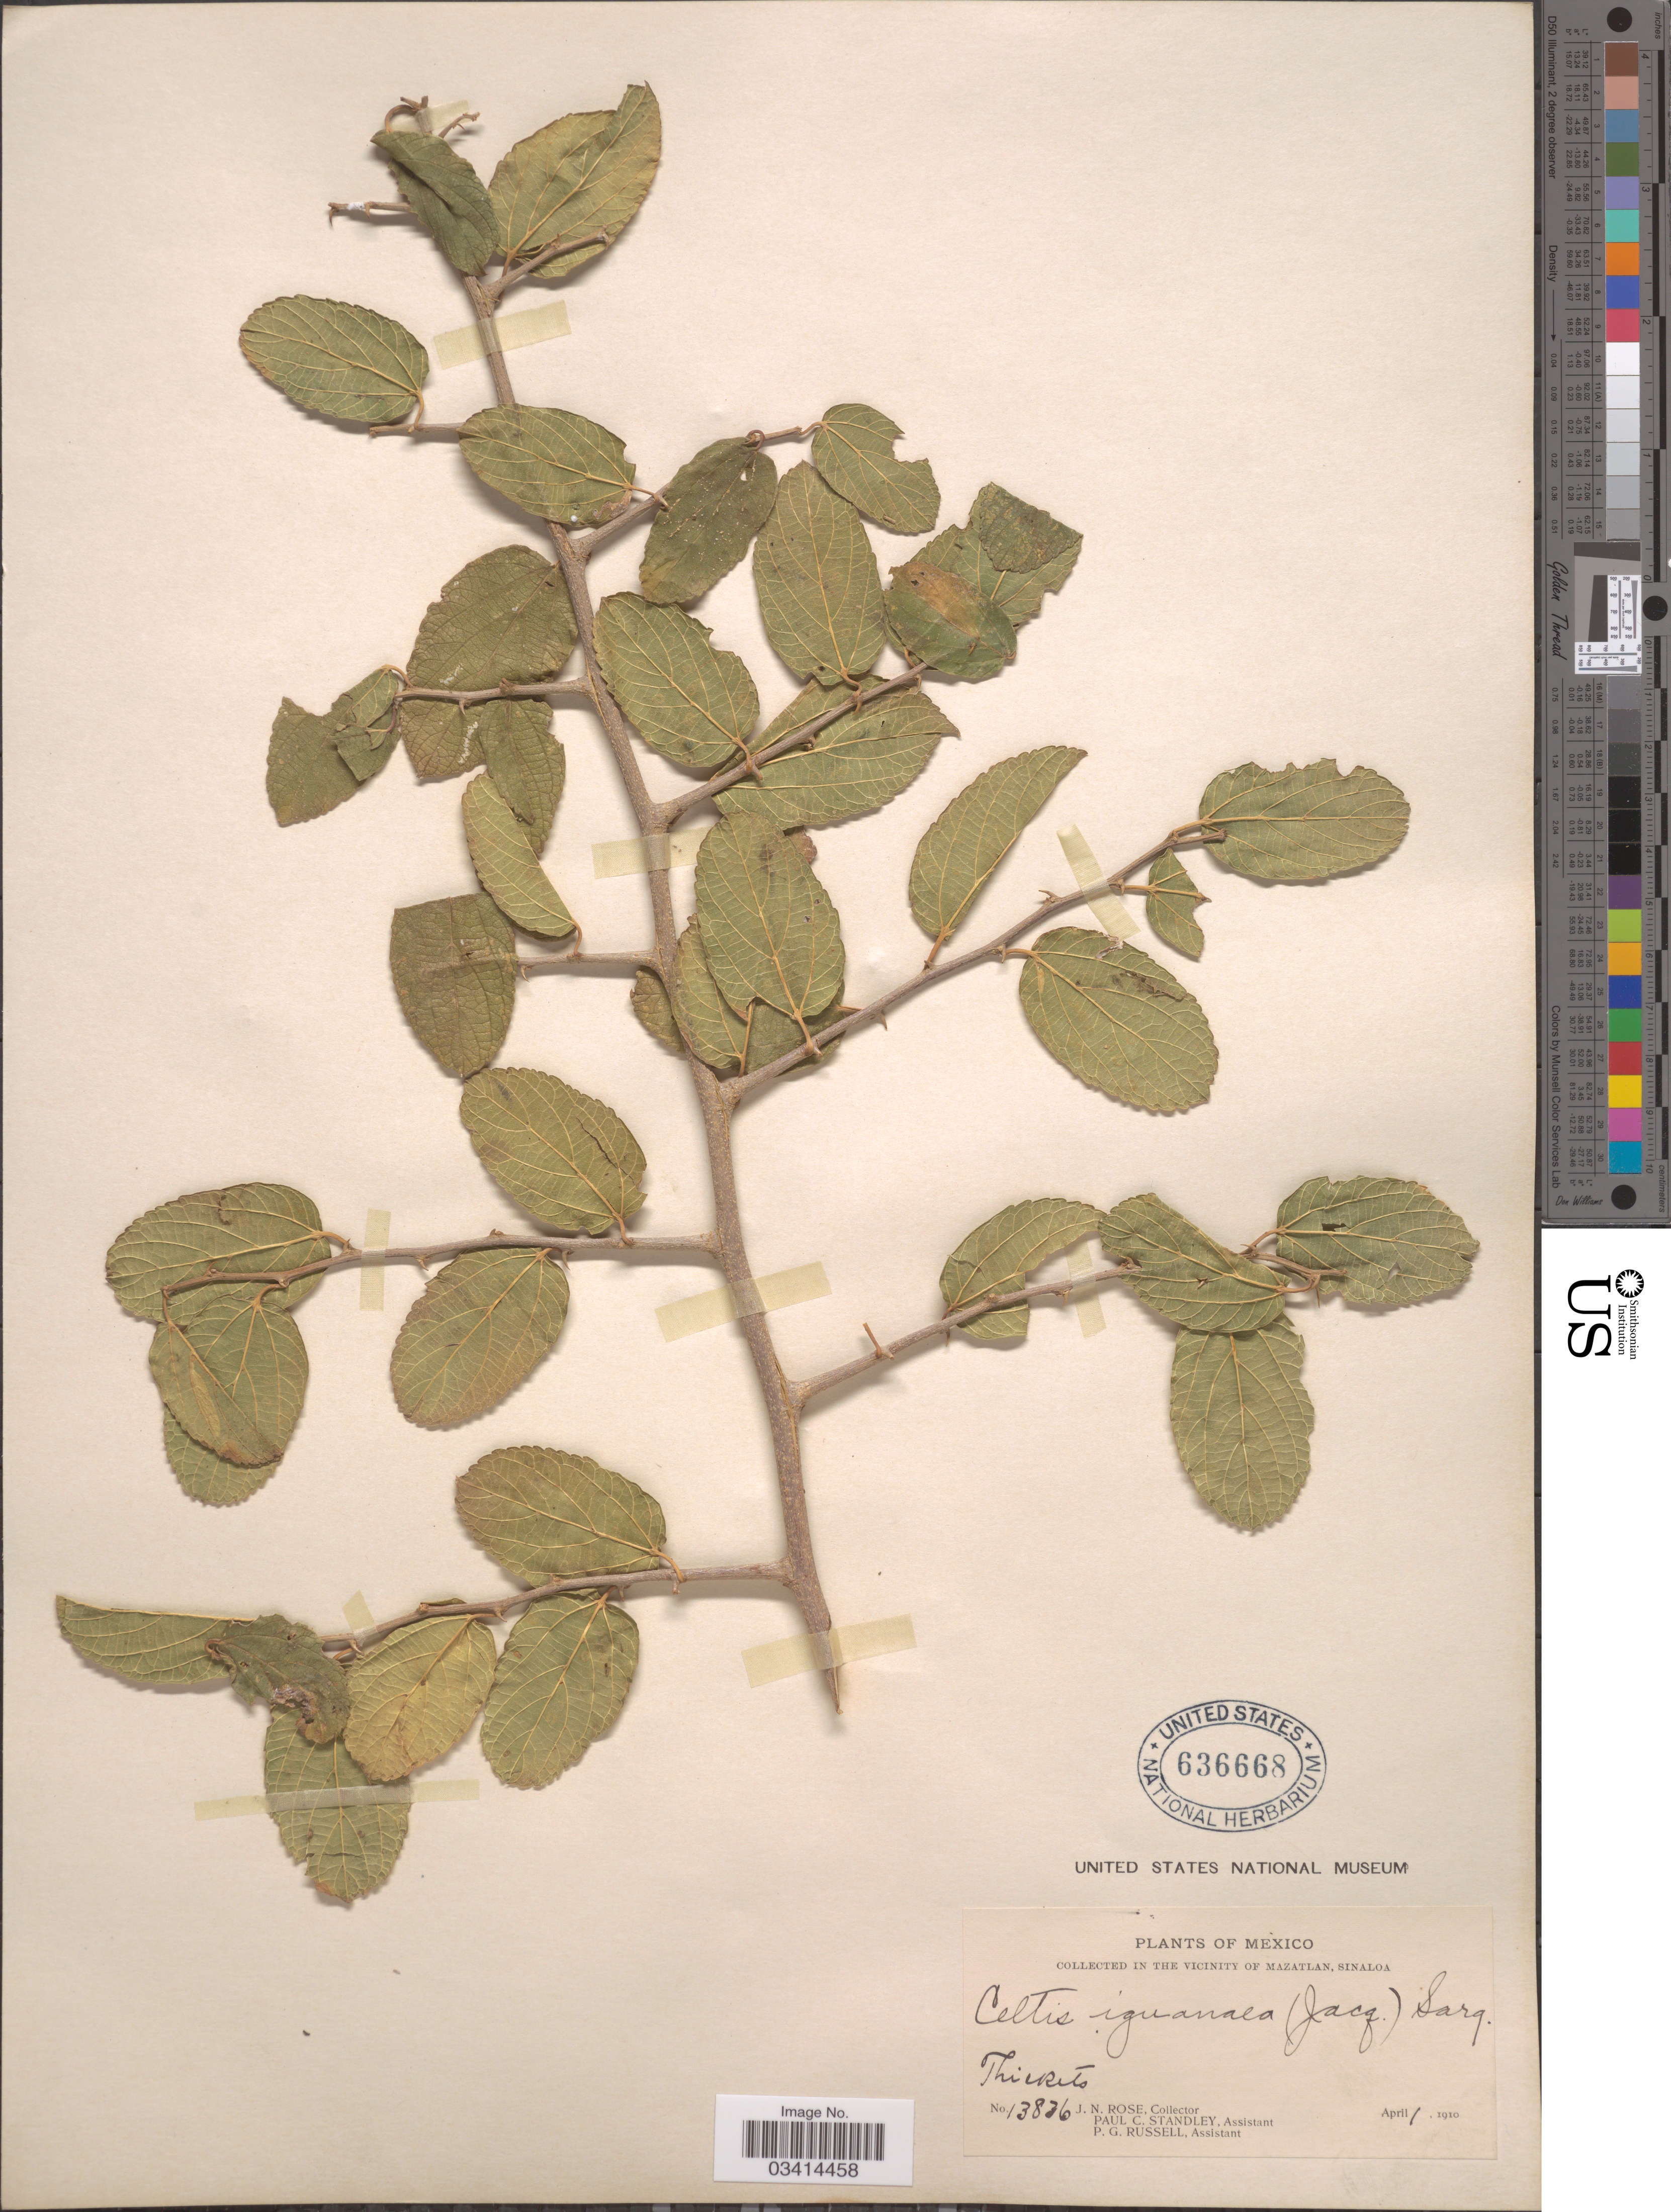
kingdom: Plantae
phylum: Tracheophyta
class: Magnoliopsida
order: Rosales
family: Cannabaceae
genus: Celtis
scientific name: Celtis iguanaea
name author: (Jacq.) Sarg.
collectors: J. N. Rose, P. C. Standley & P. G. Russell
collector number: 13836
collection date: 1910-04-01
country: Mexico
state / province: Sinaloa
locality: In the vicinity of Mazatlan.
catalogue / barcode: US 636668